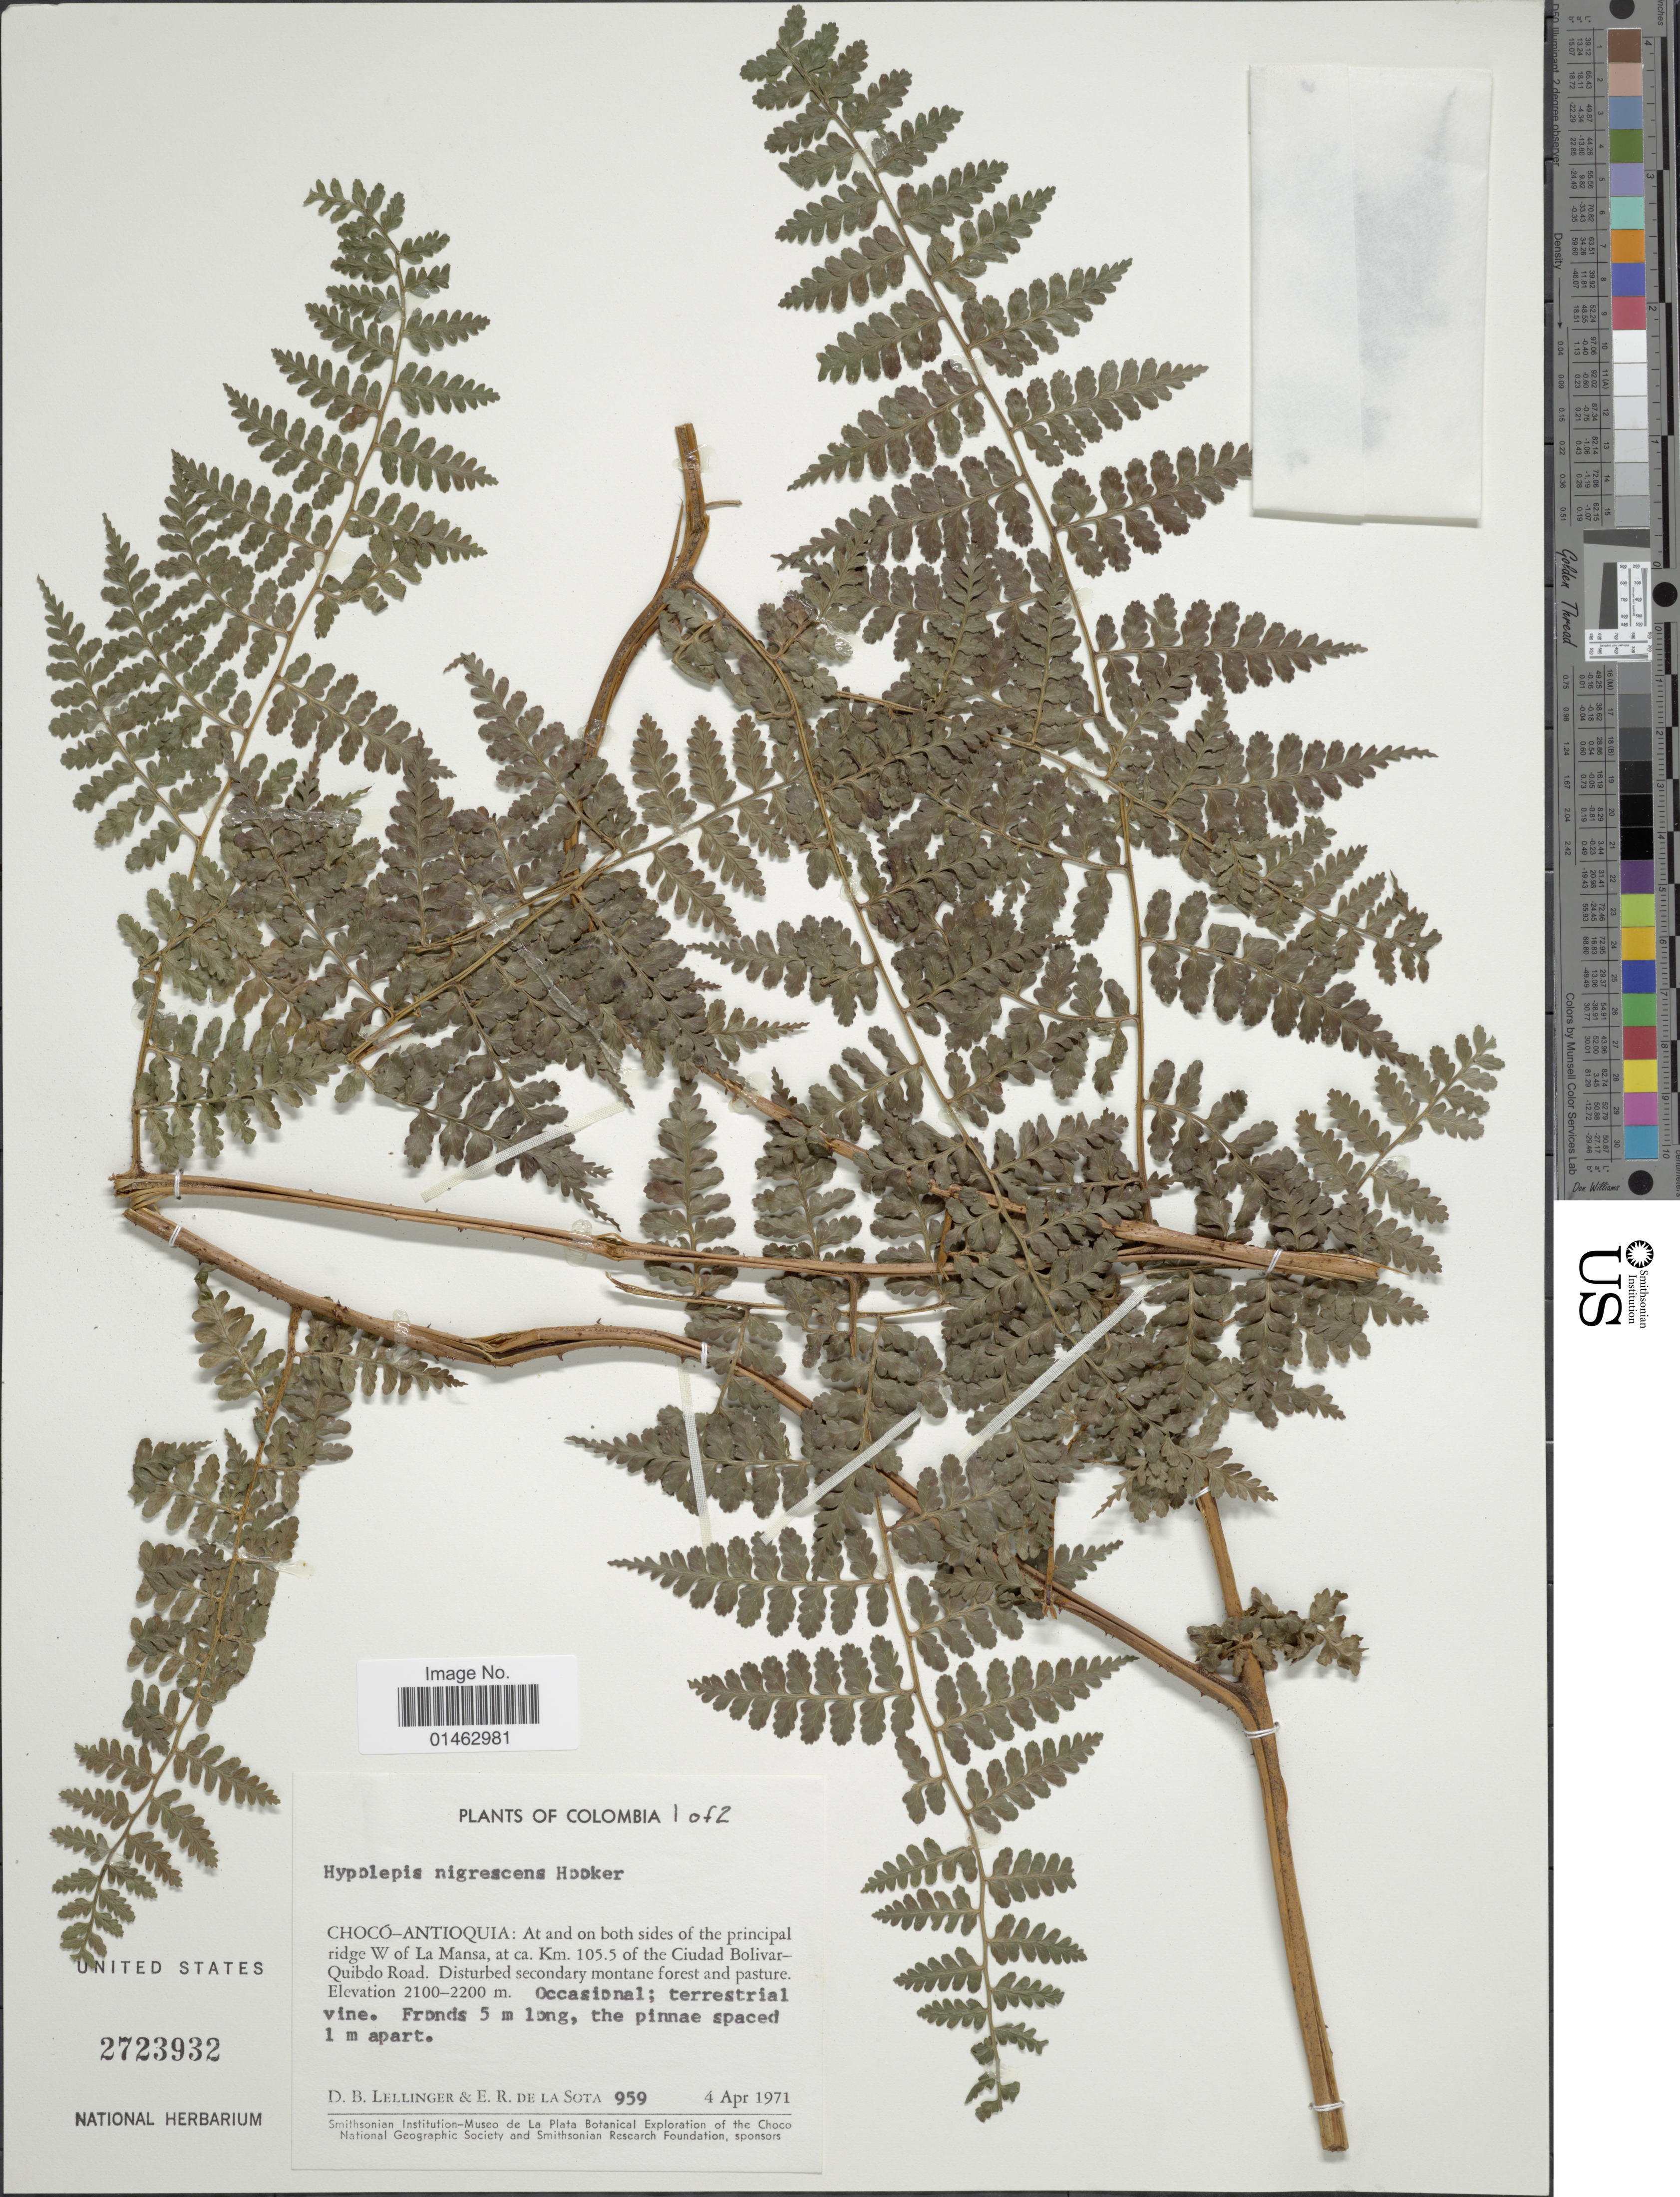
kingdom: Plantae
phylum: Tracheophyta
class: Polypodiopsida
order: Polypodiales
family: Dennstaedtiaceae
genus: Hypolepis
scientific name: Hypolepis nigrescens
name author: Hook.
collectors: D. B. Lellinger & E. R. de la Sota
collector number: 959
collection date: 1971-04-04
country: Colombia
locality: Chocó-Antioquia: At and on both sides of the principal ridge W of La Mansa, at ca Km. 105.5 of the Ciudad Bolivar-Quibdo Road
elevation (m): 2100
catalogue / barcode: US 2723932